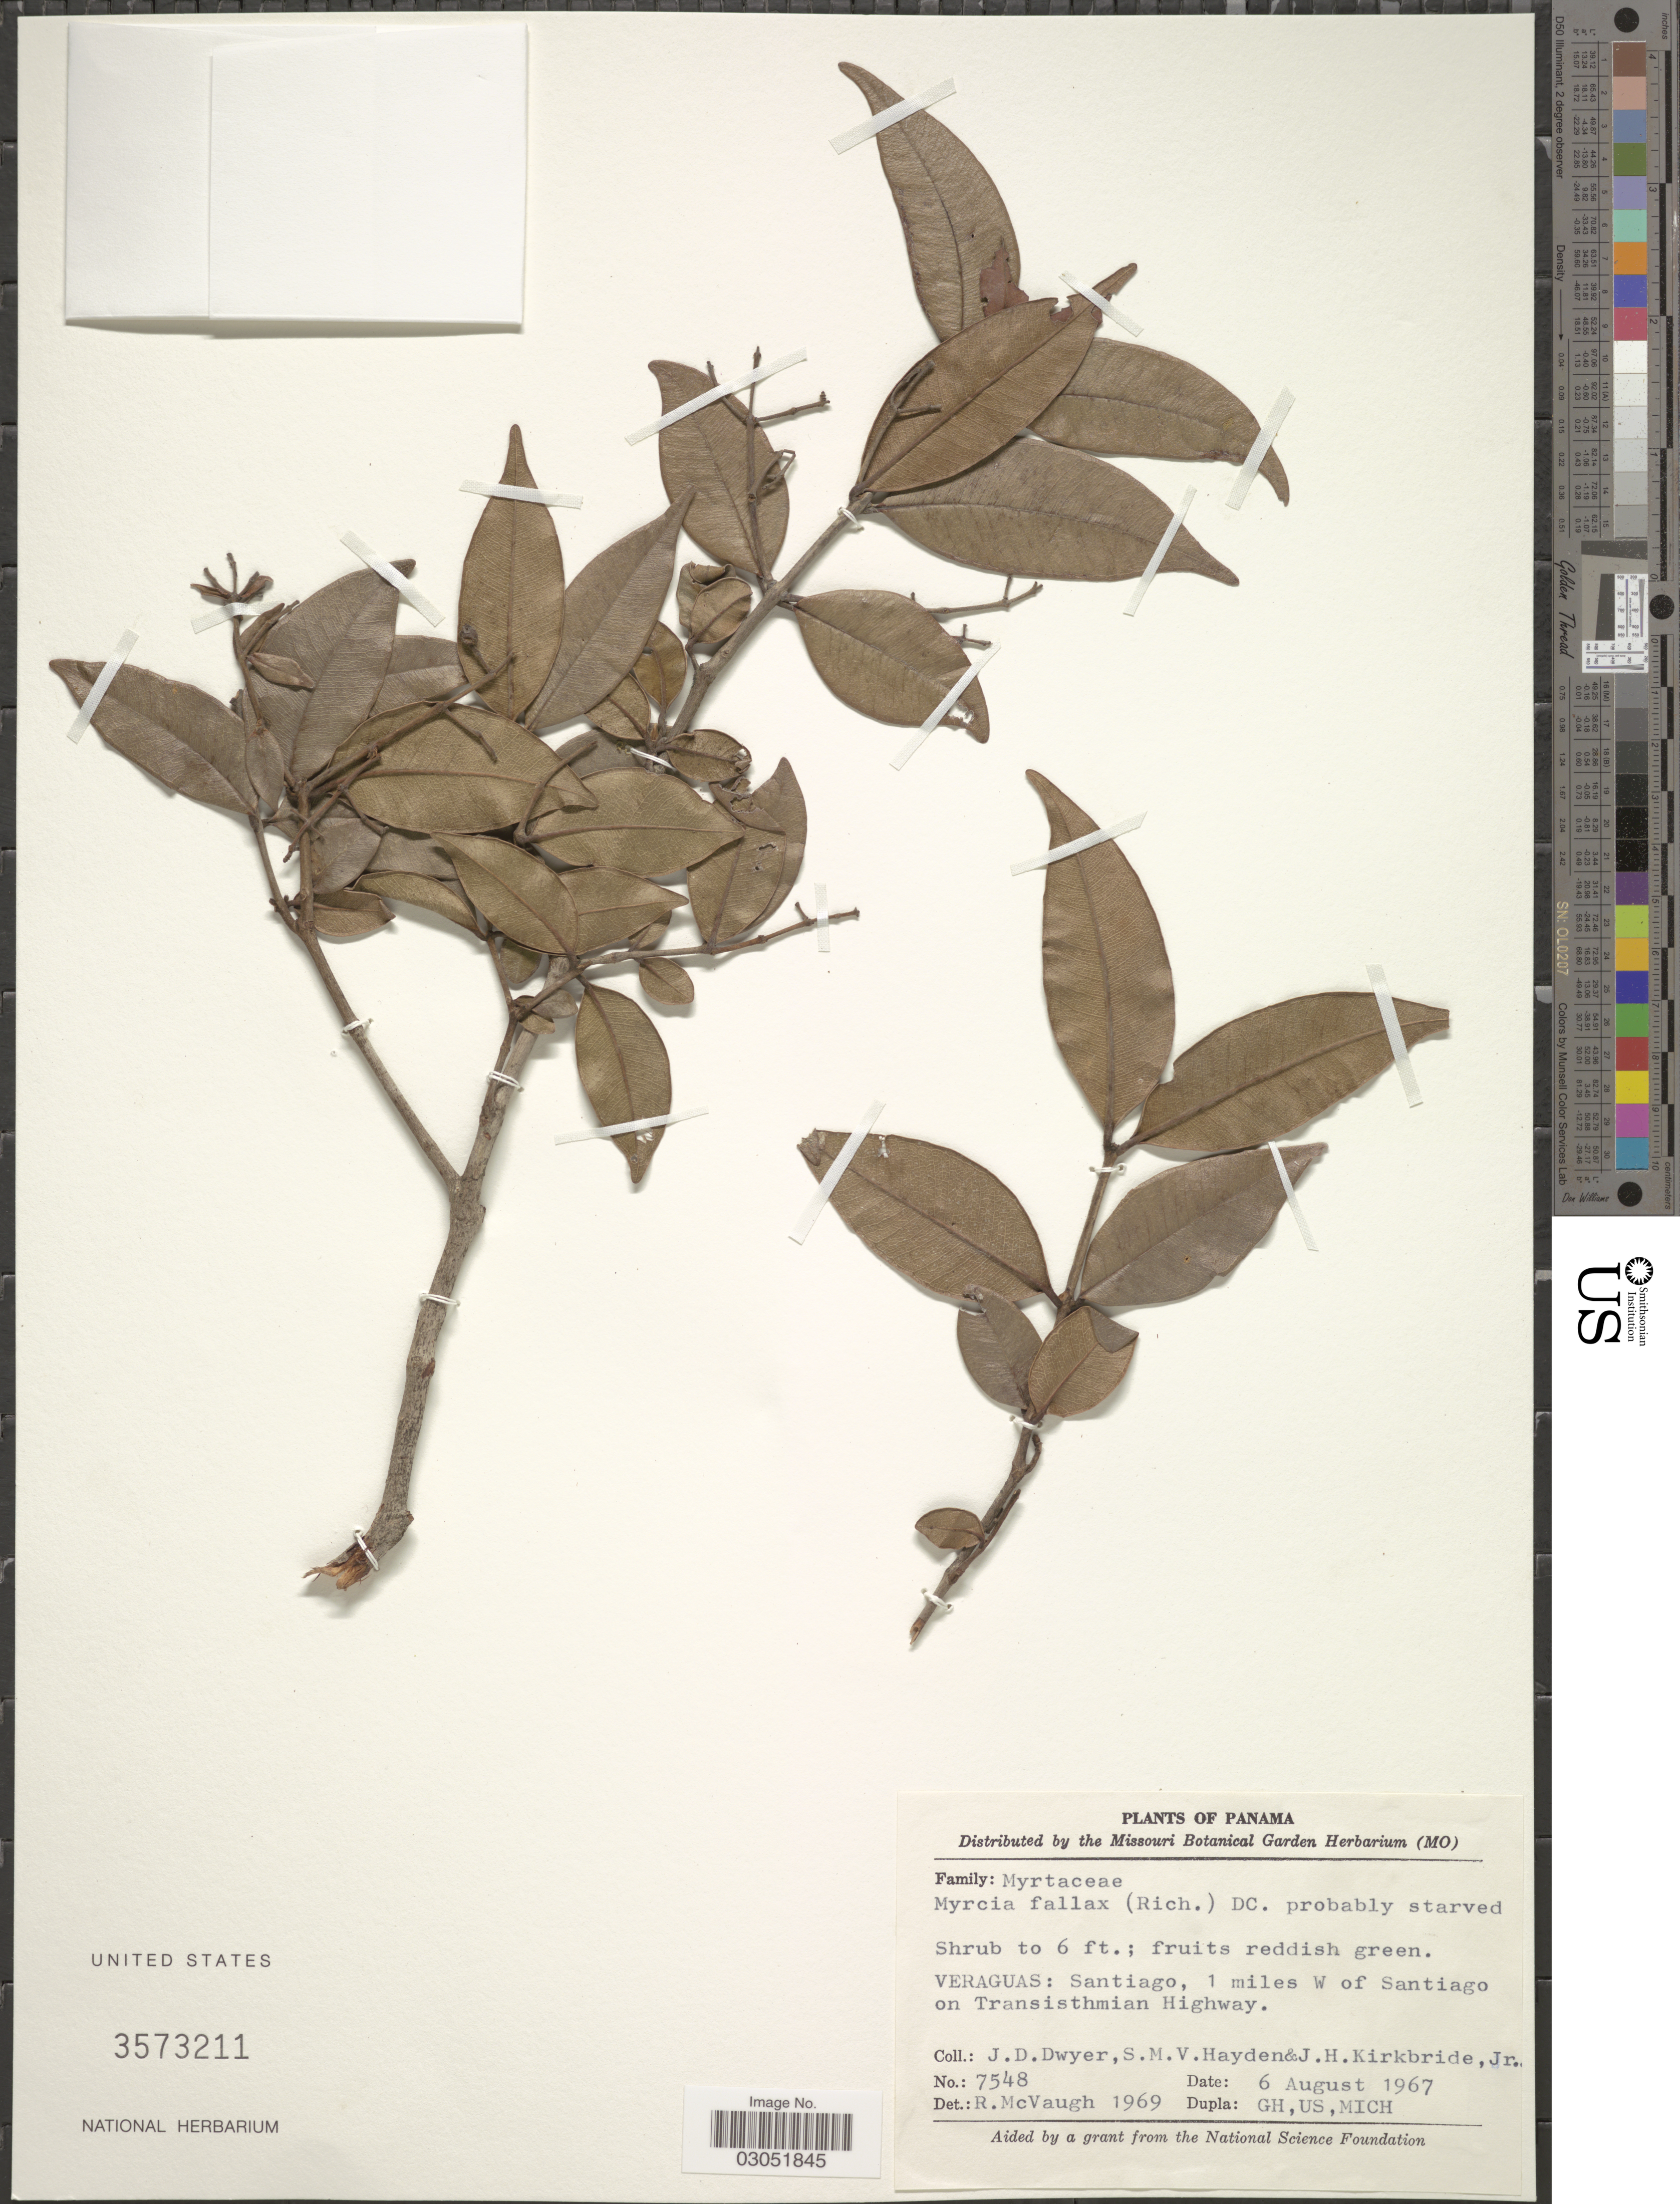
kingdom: Plantae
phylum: Tracheophyta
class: Magnoliopsida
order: Myrtales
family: Myrtaceae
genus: Myrcia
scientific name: Myrcia fallax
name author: (Rich.) DC.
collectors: S. M. Hayden & J. H. Kirkbride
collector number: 7548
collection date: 1967-08-06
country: Panama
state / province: Veraguas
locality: Santiago, 1 miles W of Santiago on Transisthmian Highway.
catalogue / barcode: US 3573211